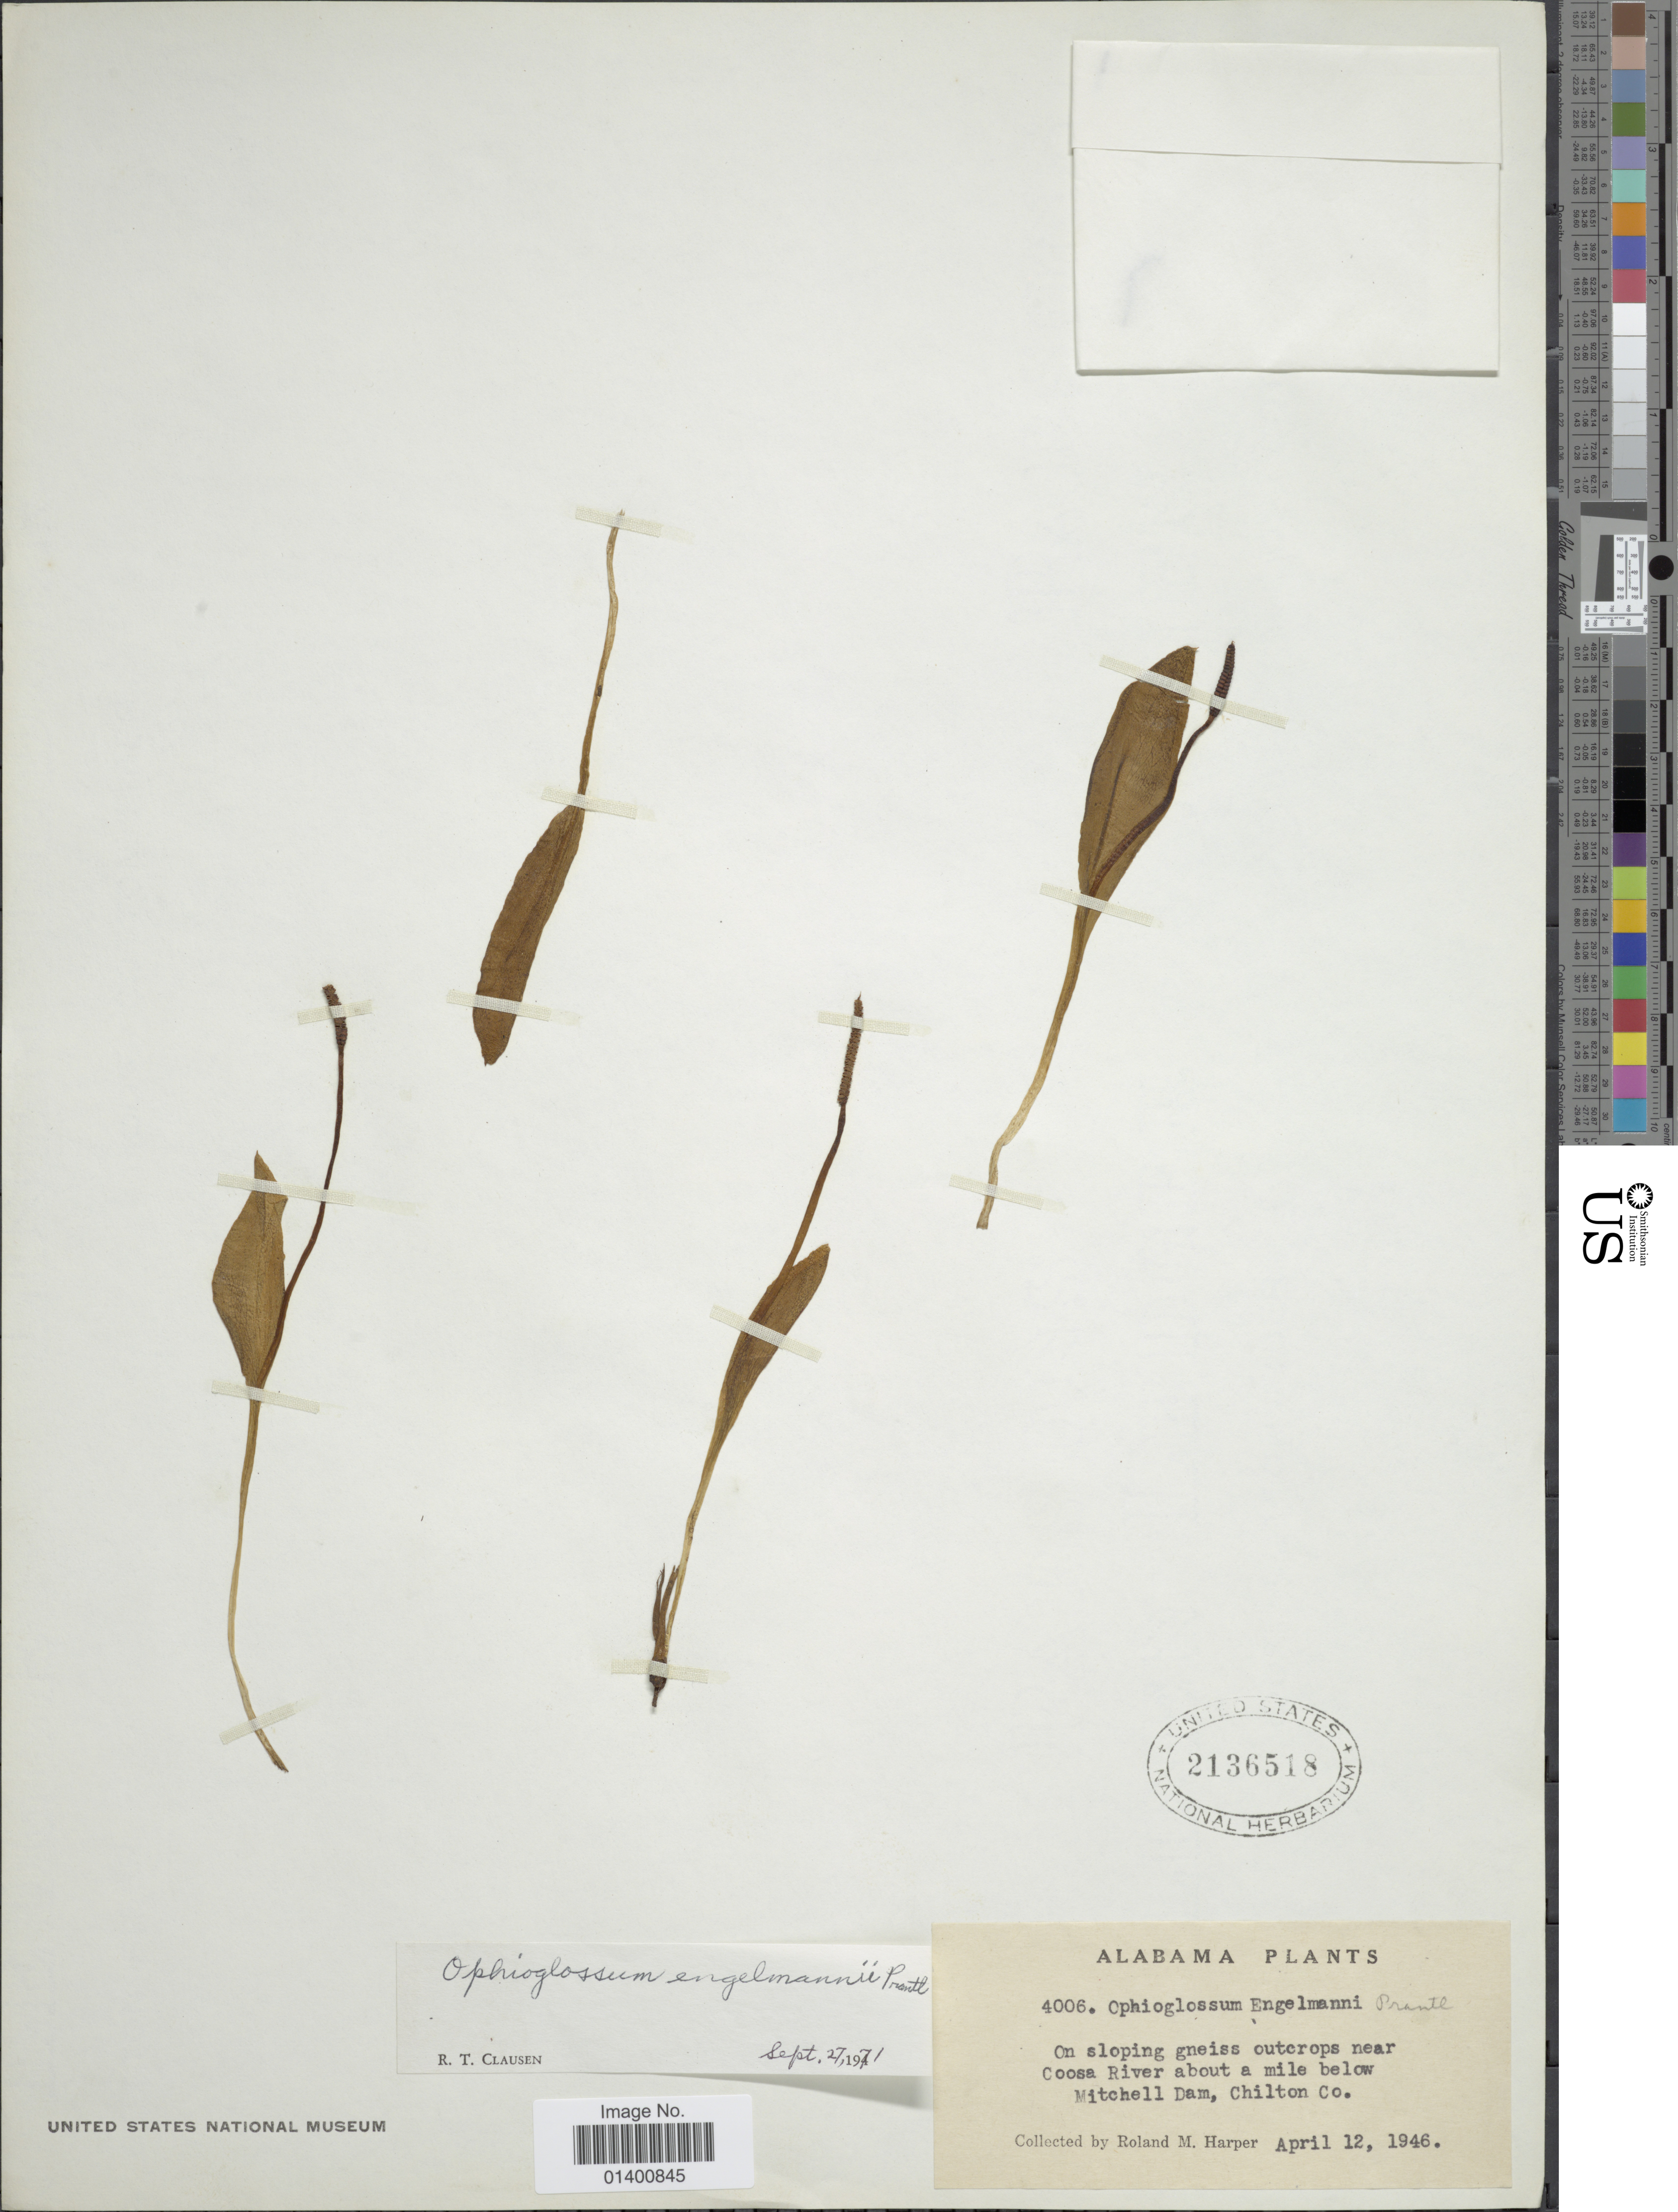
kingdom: Plantae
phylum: Tracheophyta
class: Polypodiopsida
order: Ophioglossales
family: Ophioglossaceae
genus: Ophioglossum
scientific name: Ophioglossum engelmannii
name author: Prantl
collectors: R. M. Harper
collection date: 1946-04-12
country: United States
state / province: Alabama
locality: Near Coosa about a mile below Mitchell Dam, Chilton Co.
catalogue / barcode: US 2136518